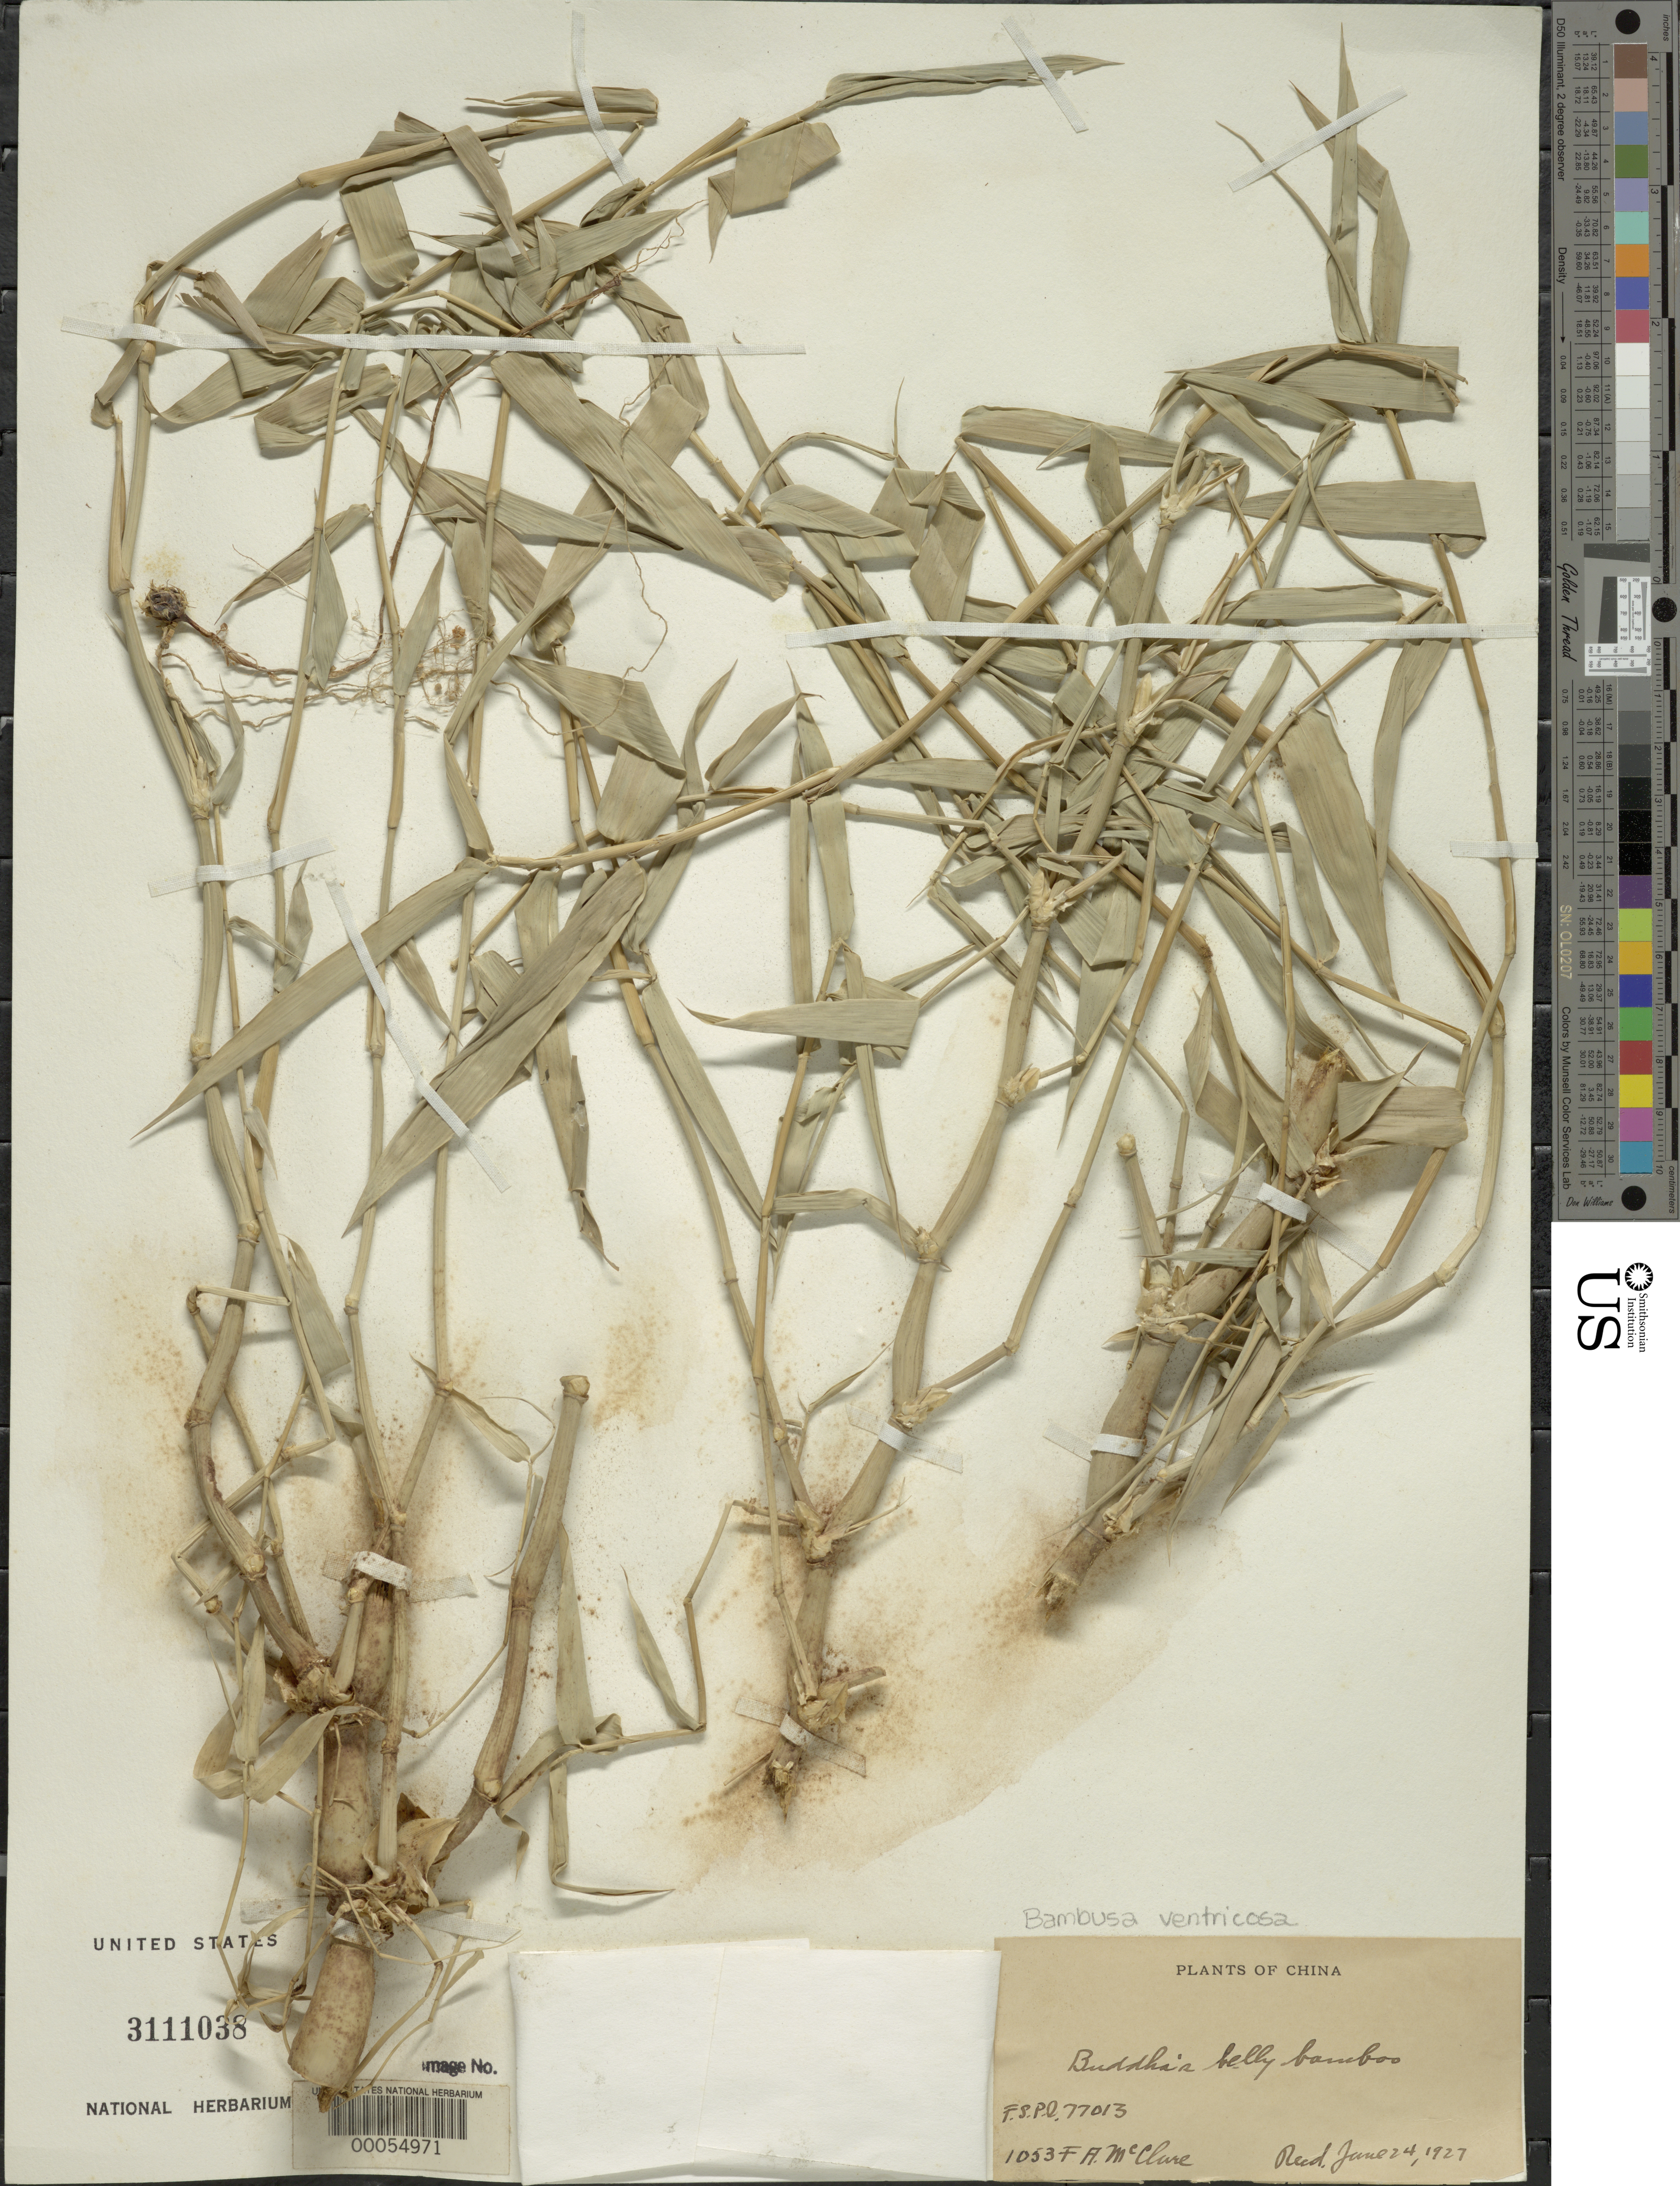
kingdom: Plantae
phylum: Tracheophyta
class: Liliopsida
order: Poales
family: Poaceae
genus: Bambusa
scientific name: Bambusa ventricosa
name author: McClure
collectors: F. A. McClure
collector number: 1053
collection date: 1925-04-28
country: China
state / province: Guangdong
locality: Oo Shek, on the Sui River, from Mr. Tsoi Hung Fan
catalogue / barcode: US 3111038